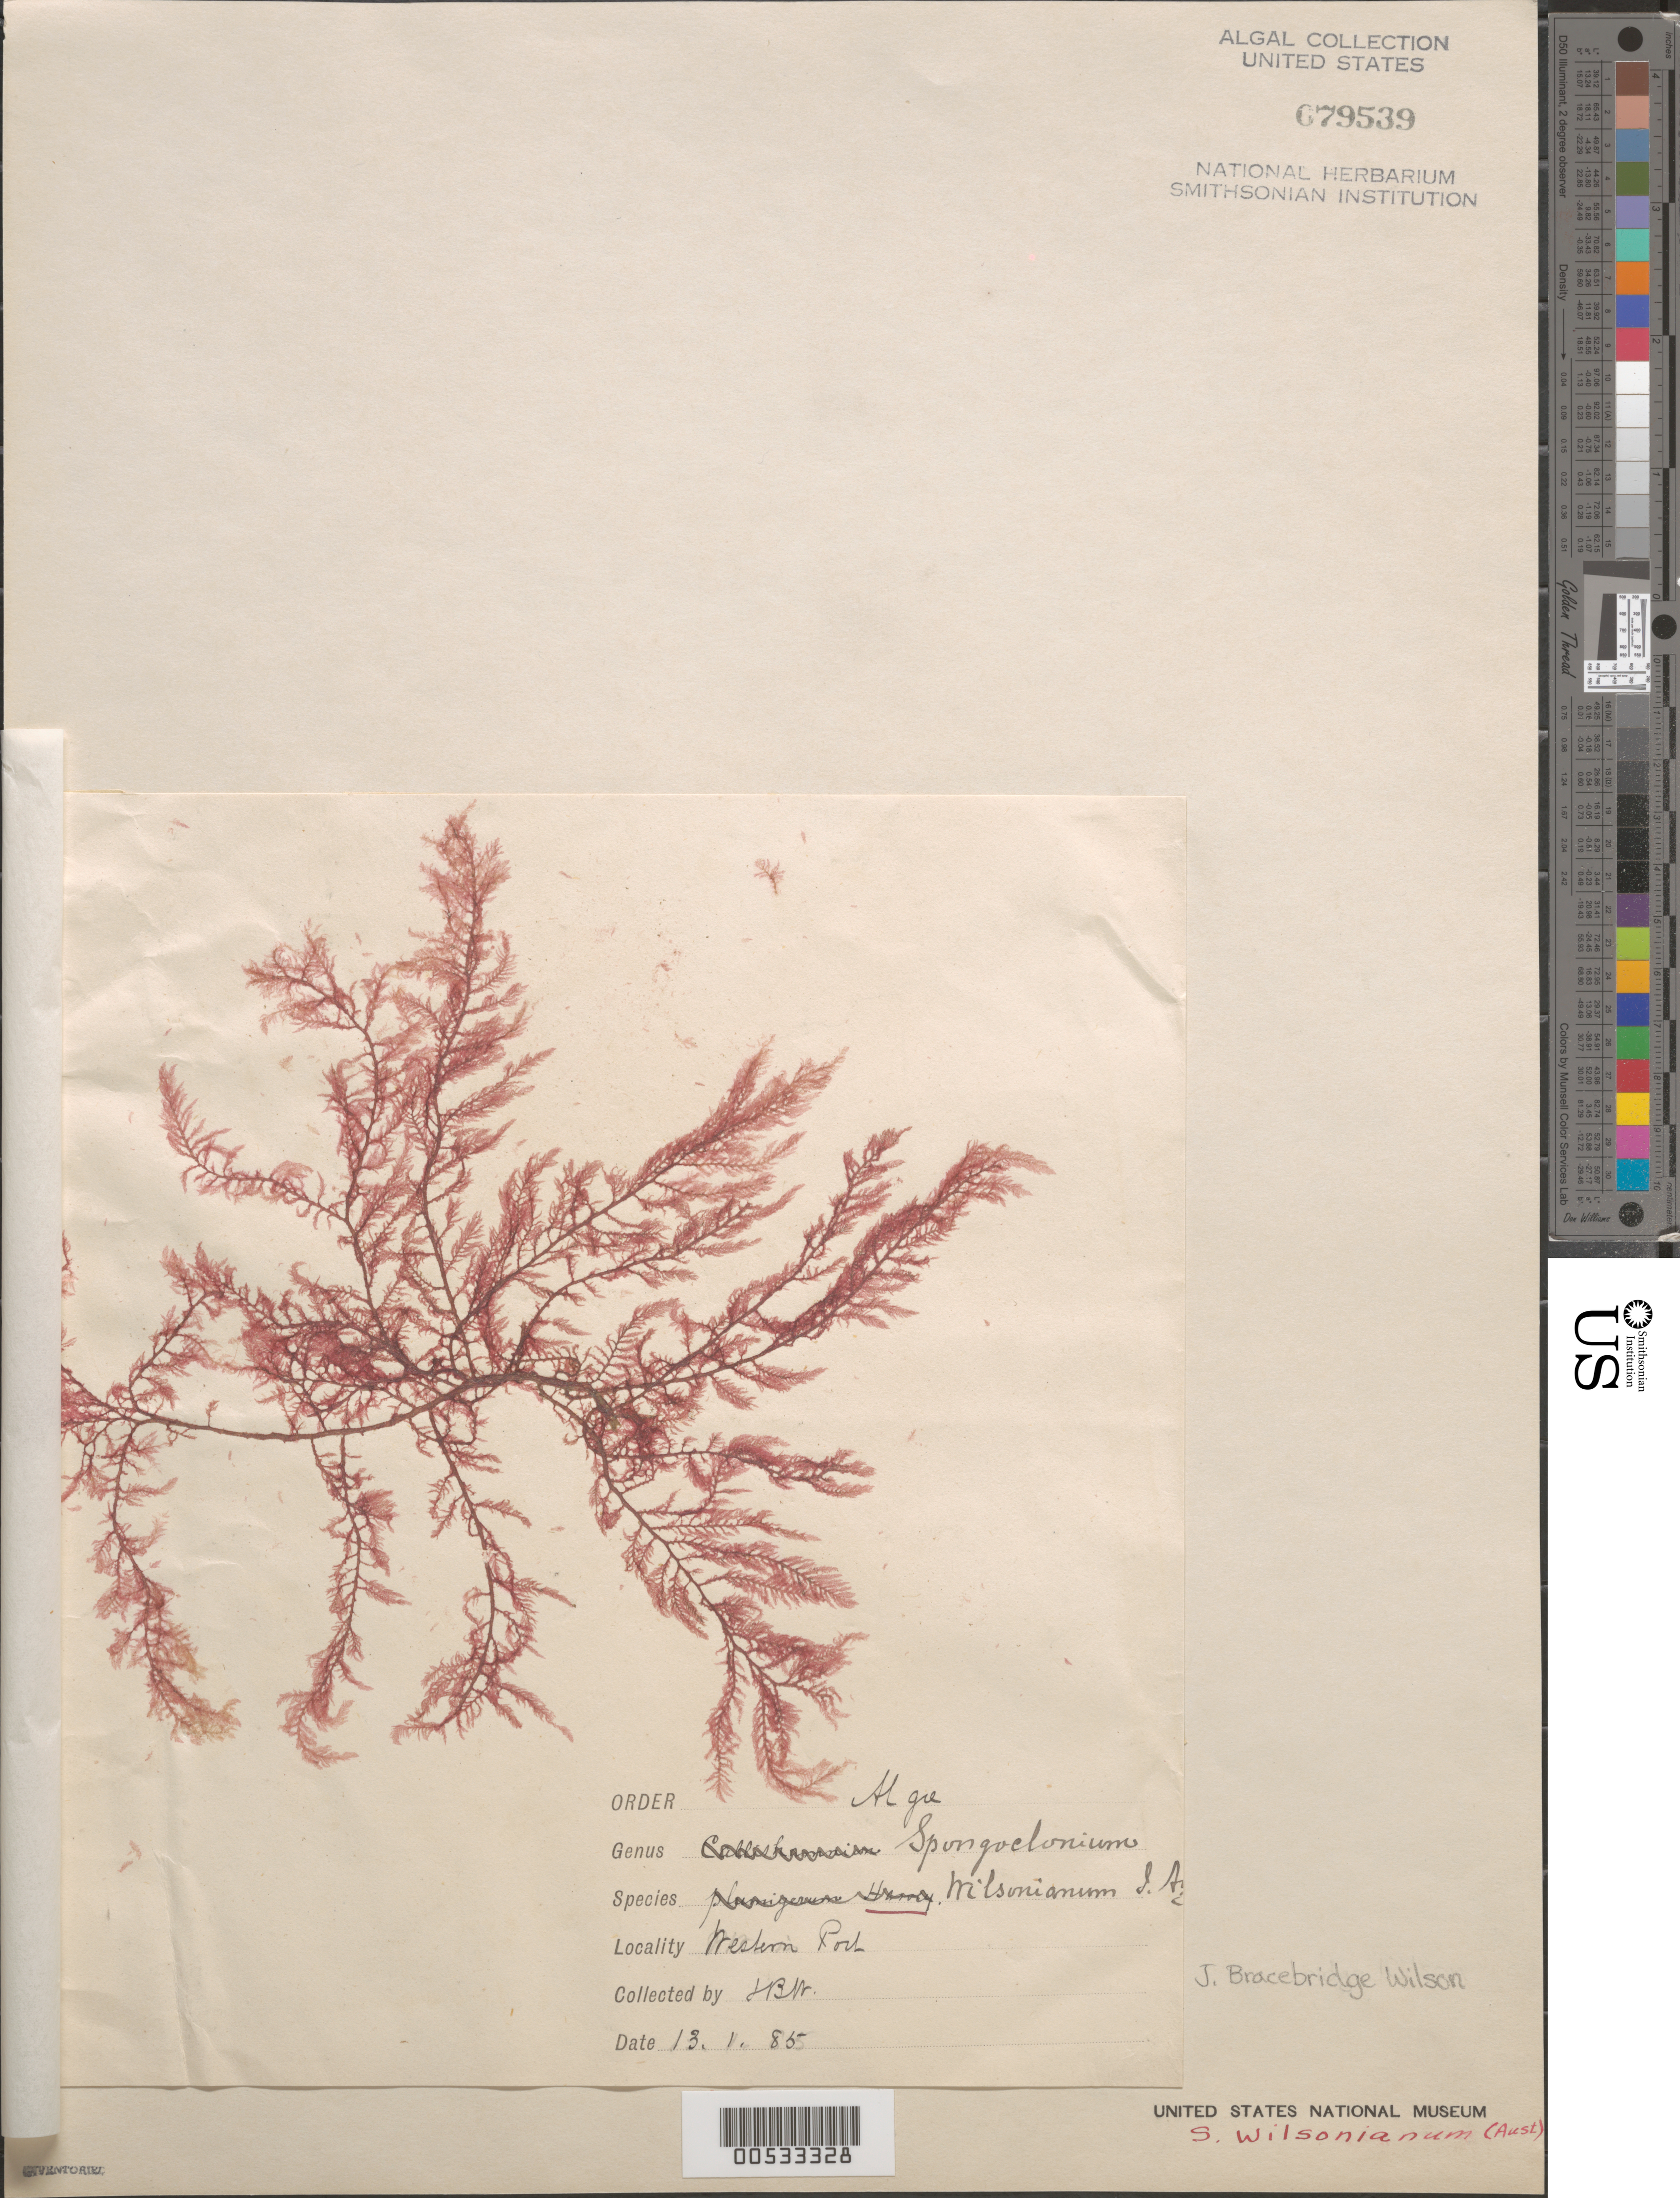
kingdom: Plantae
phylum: Rhodophyta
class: Florideophyceae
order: Ceramiales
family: Wrangeliaceae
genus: Dasythamniella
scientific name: Dasythamniella wollastoniana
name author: (Harv.) Womersley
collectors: J. B. Wilson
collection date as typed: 13 Jan 1885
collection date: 1885-01-13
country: Australia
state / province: Victoria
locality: Western Port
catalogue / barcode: US 79539